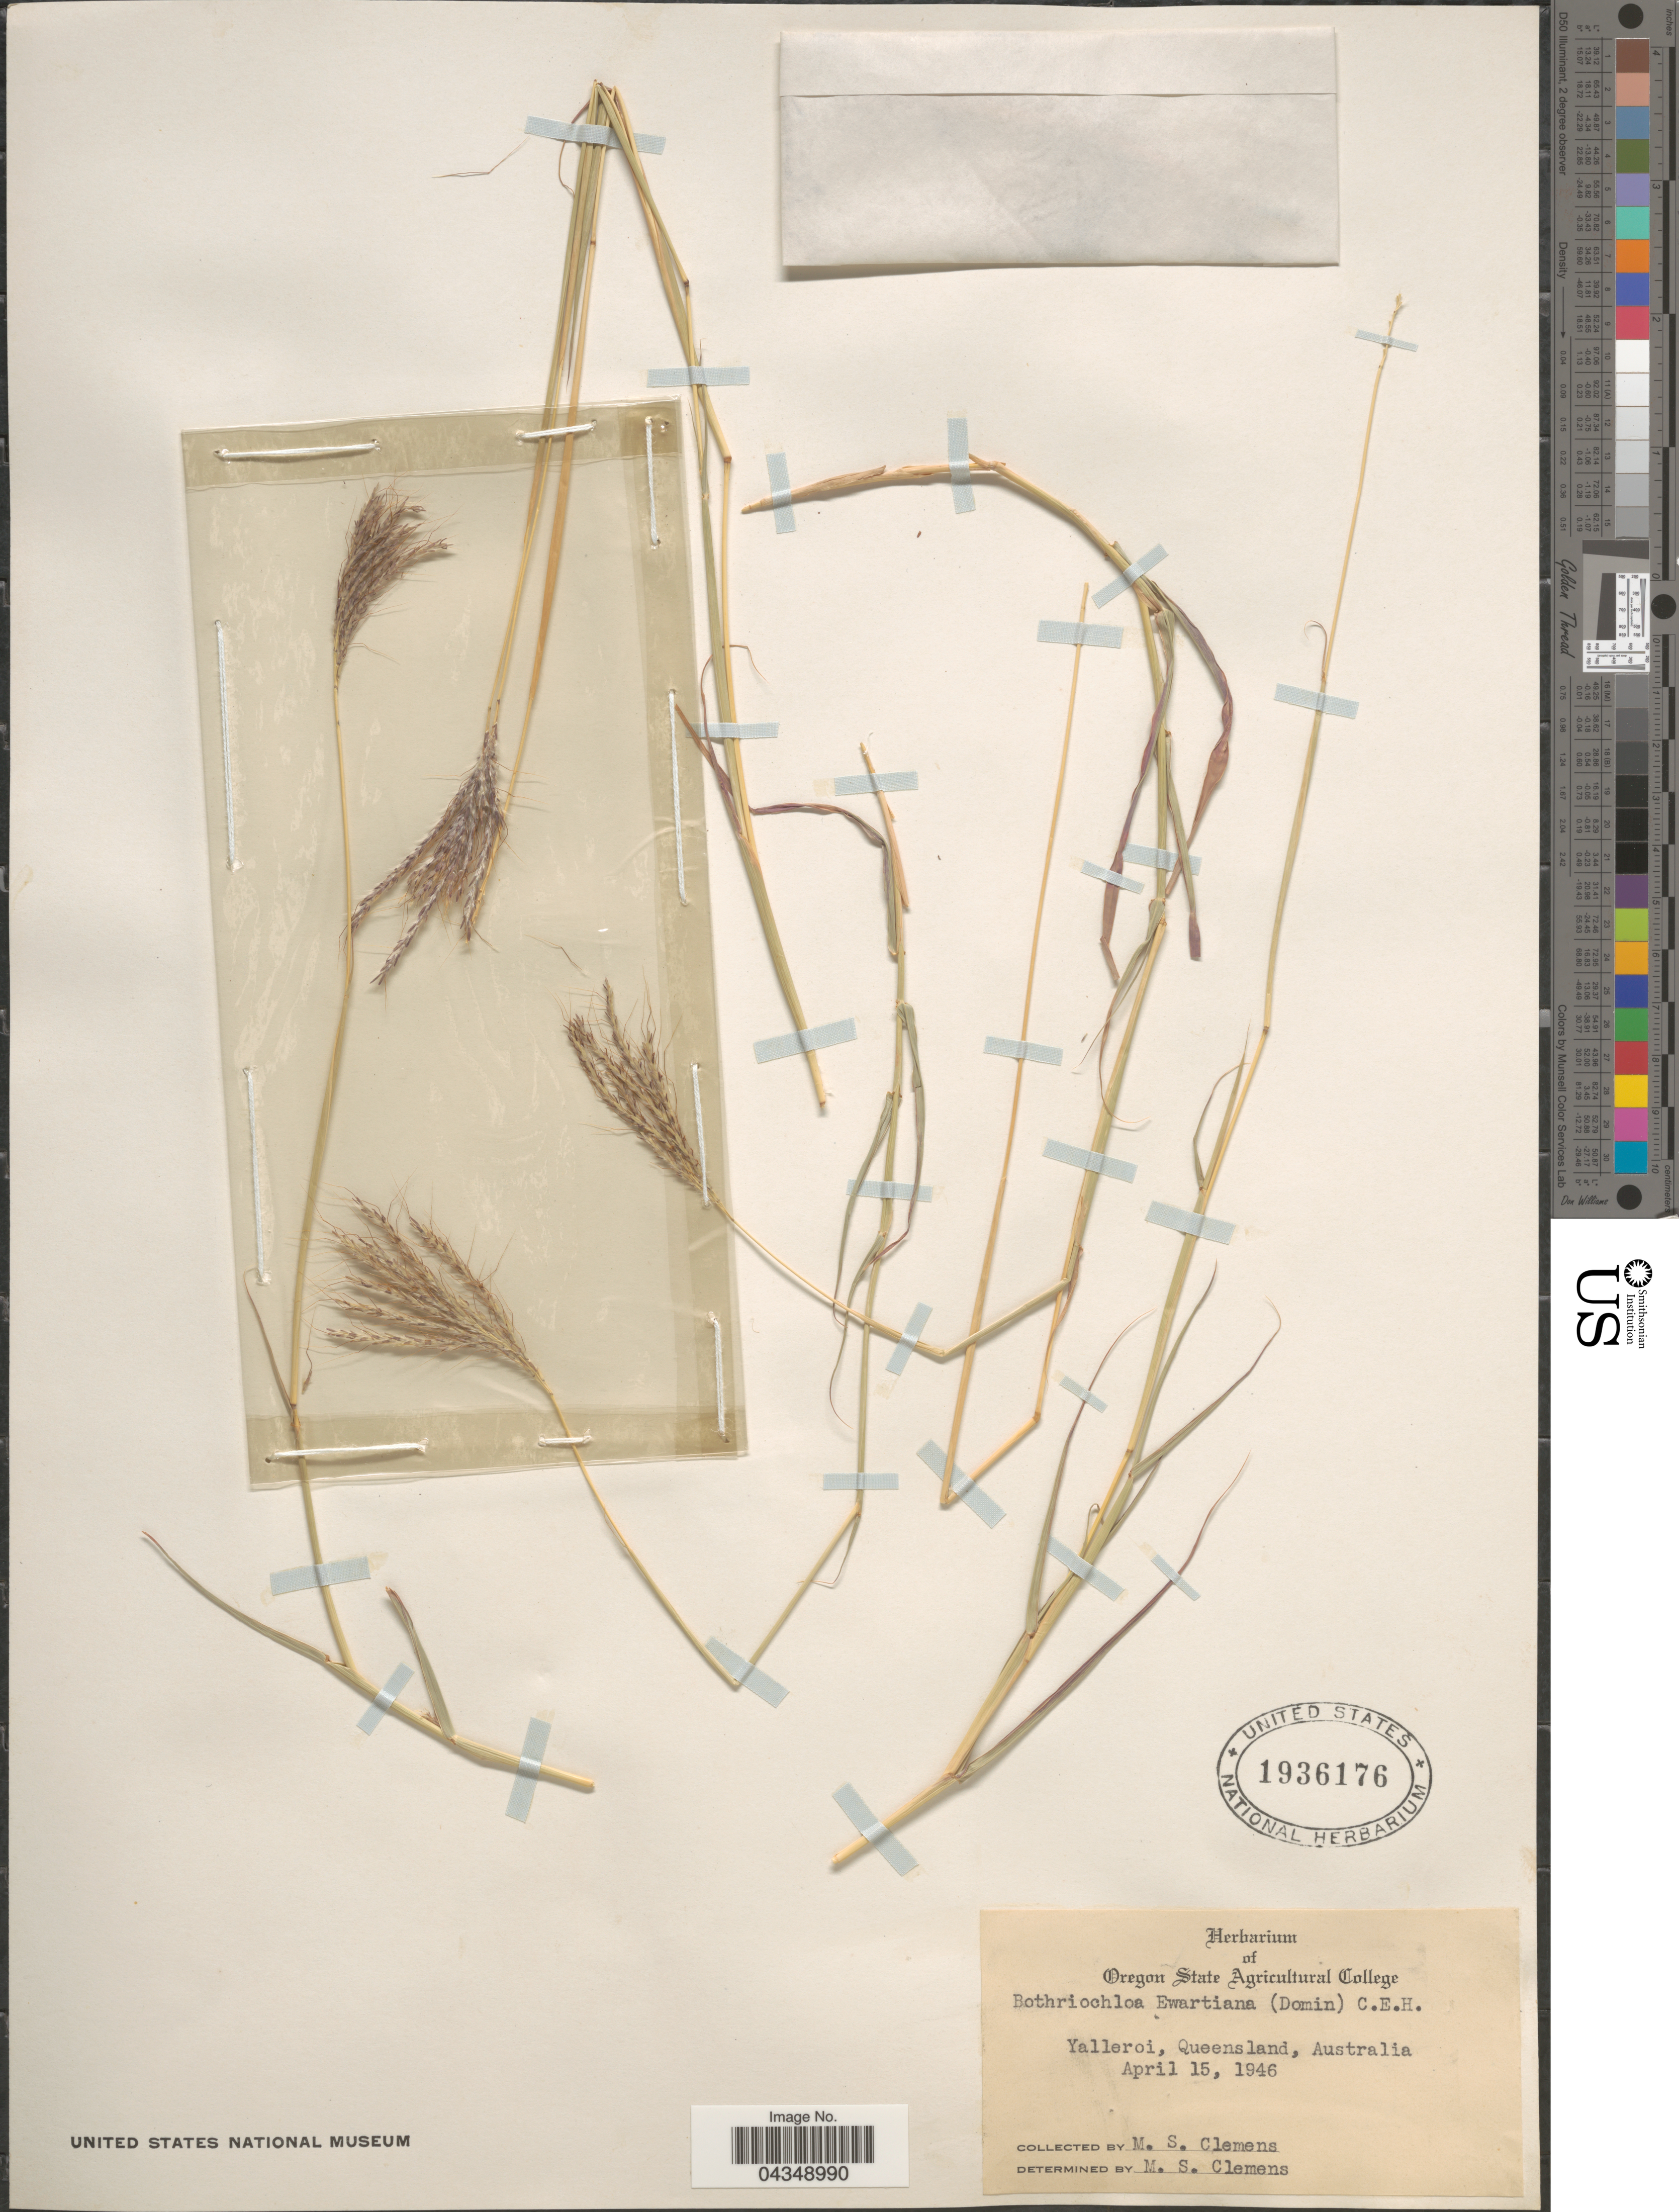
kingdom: Plantae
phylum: Tracheophyta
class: Liliopsida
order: Poales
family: Poaceae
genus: Bothriochloa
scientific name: Bothriochloa ewartiana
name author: (Domin) C. E. Hubb.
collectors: M. S. Clemens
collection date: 1946-04-15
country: Australia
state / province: Queensland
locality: Yalleroi.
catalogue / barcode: US 1936176